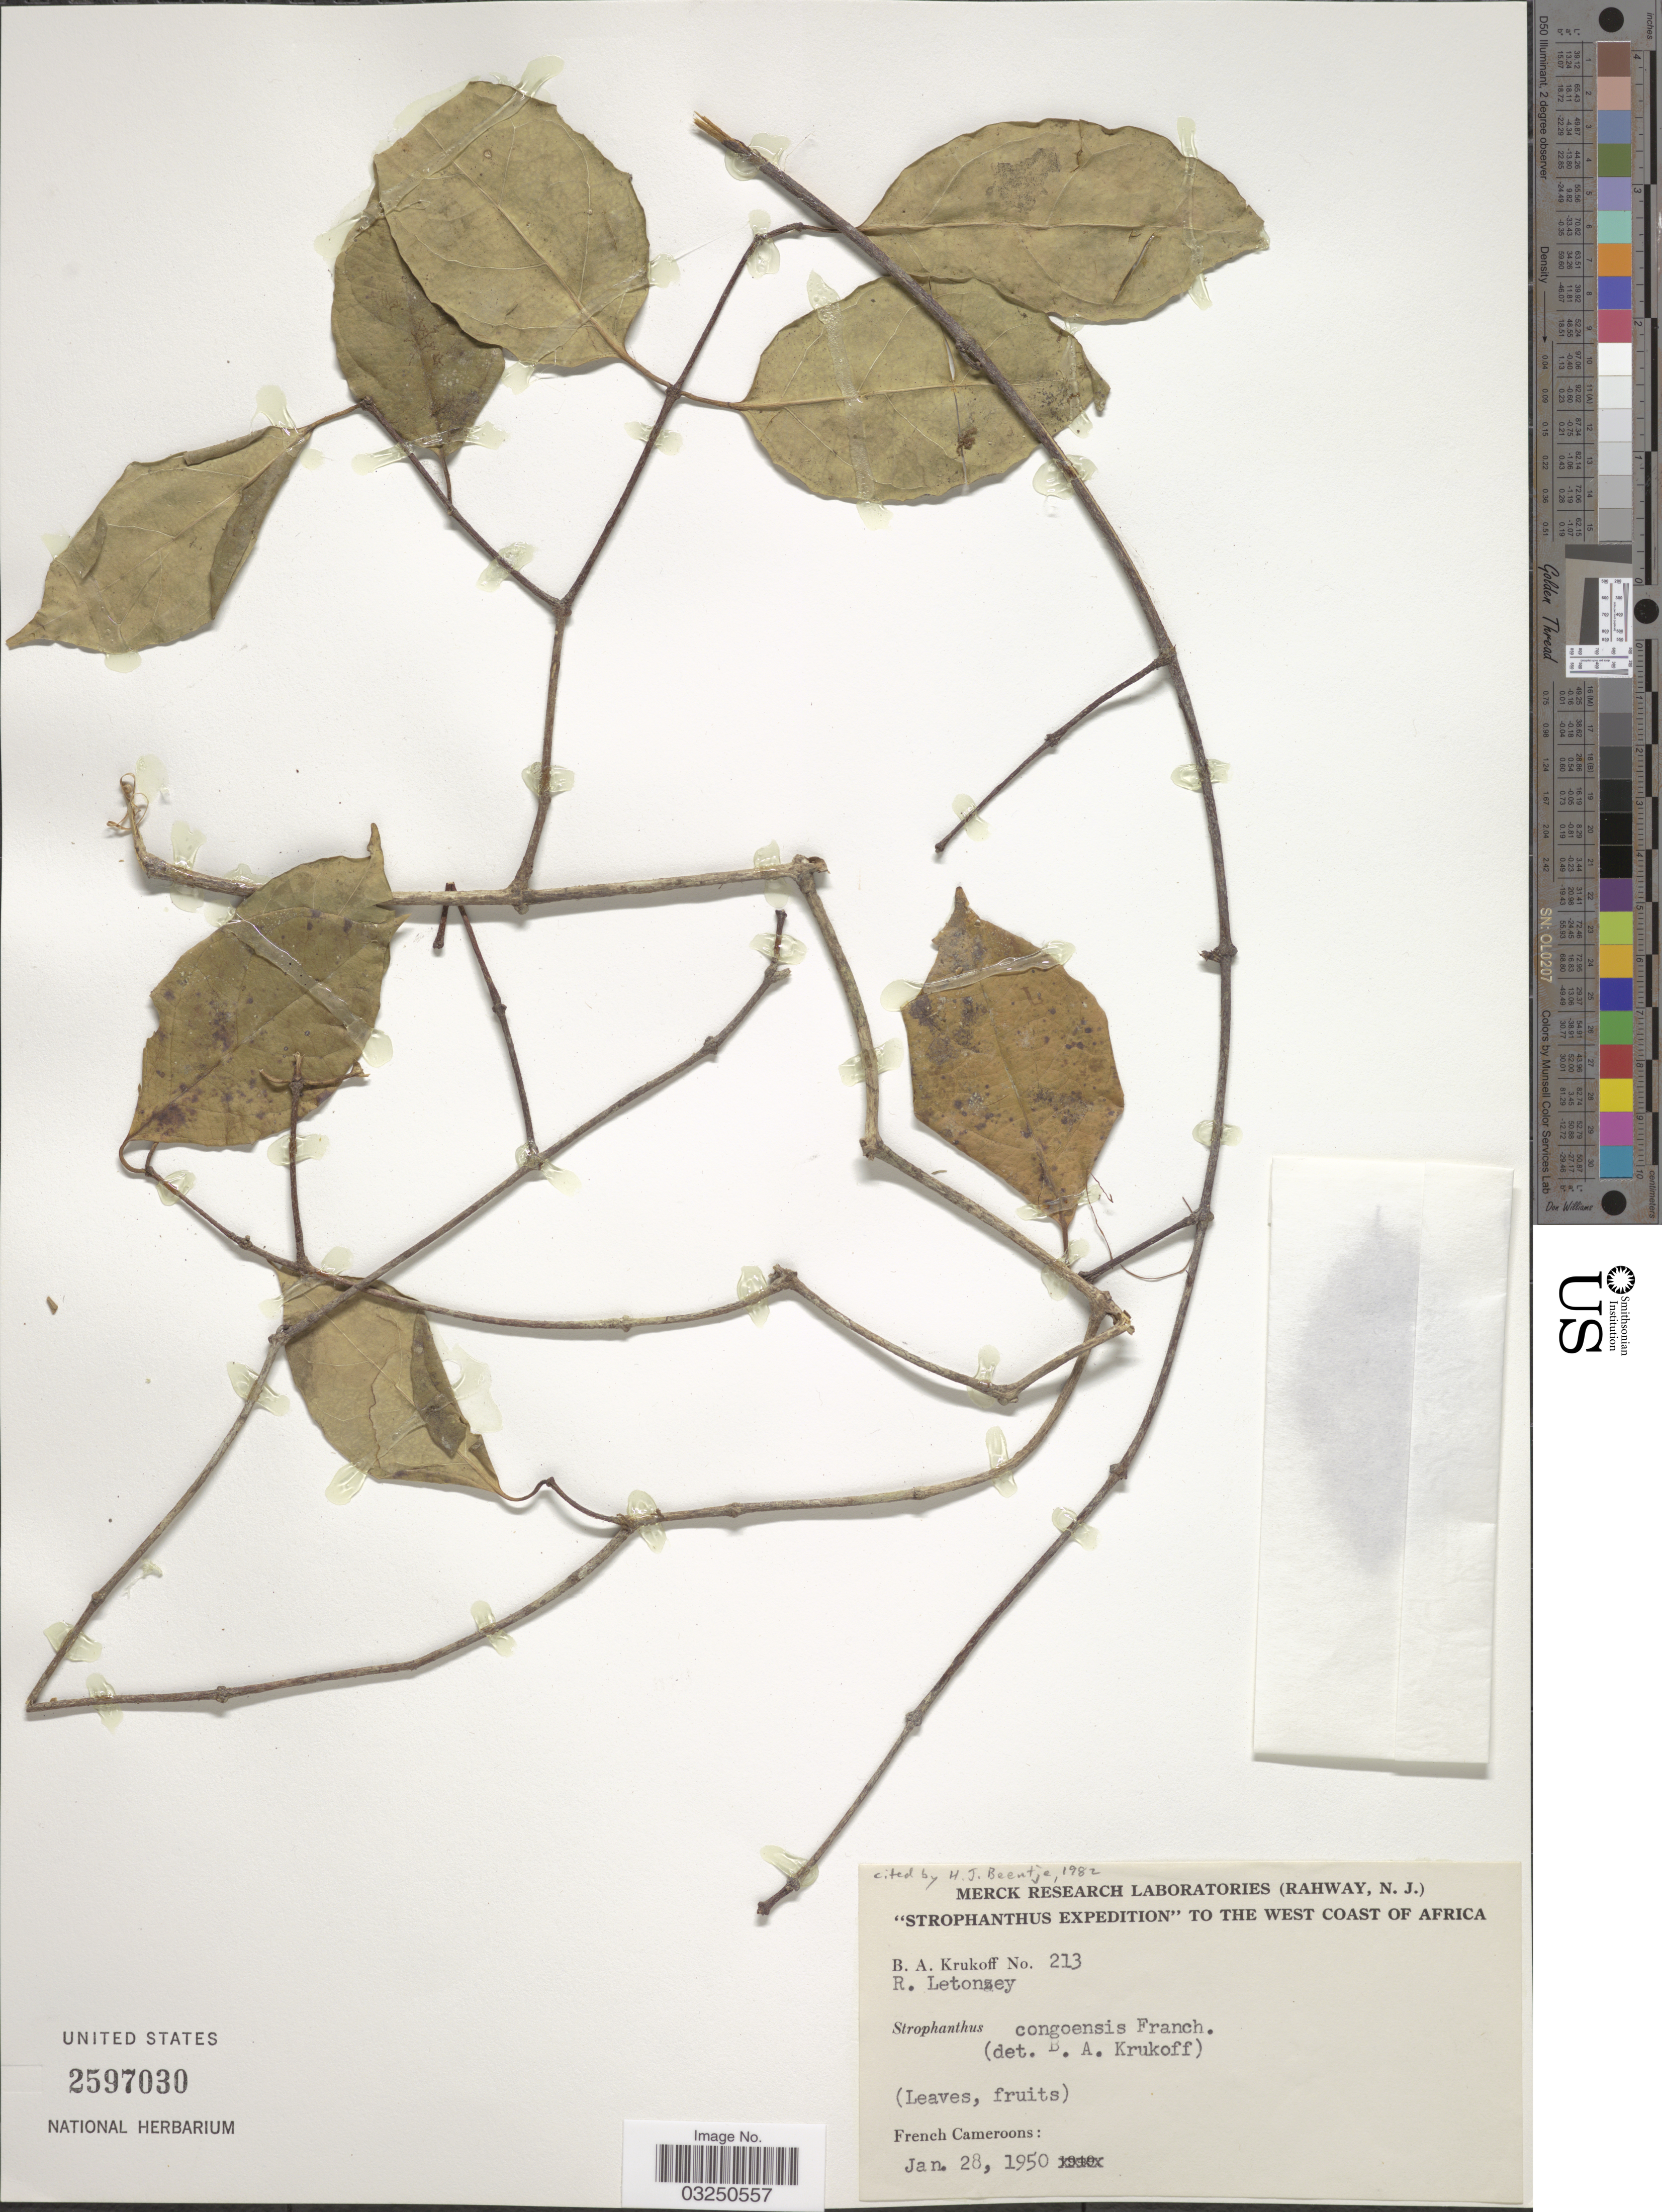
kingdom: Plantae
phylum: Tracheophyta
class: Magnoliopsida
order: Gentianales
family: Apocynaceae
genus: Strophanthus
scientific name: Strophanthus congoensis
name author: Franch.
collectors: B. A. Krukoff & R. Letonzey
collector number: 213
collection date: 1950-01-28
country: Cameroon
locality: West Coast of Africa. French Cameroons.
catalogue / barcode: US 2597030